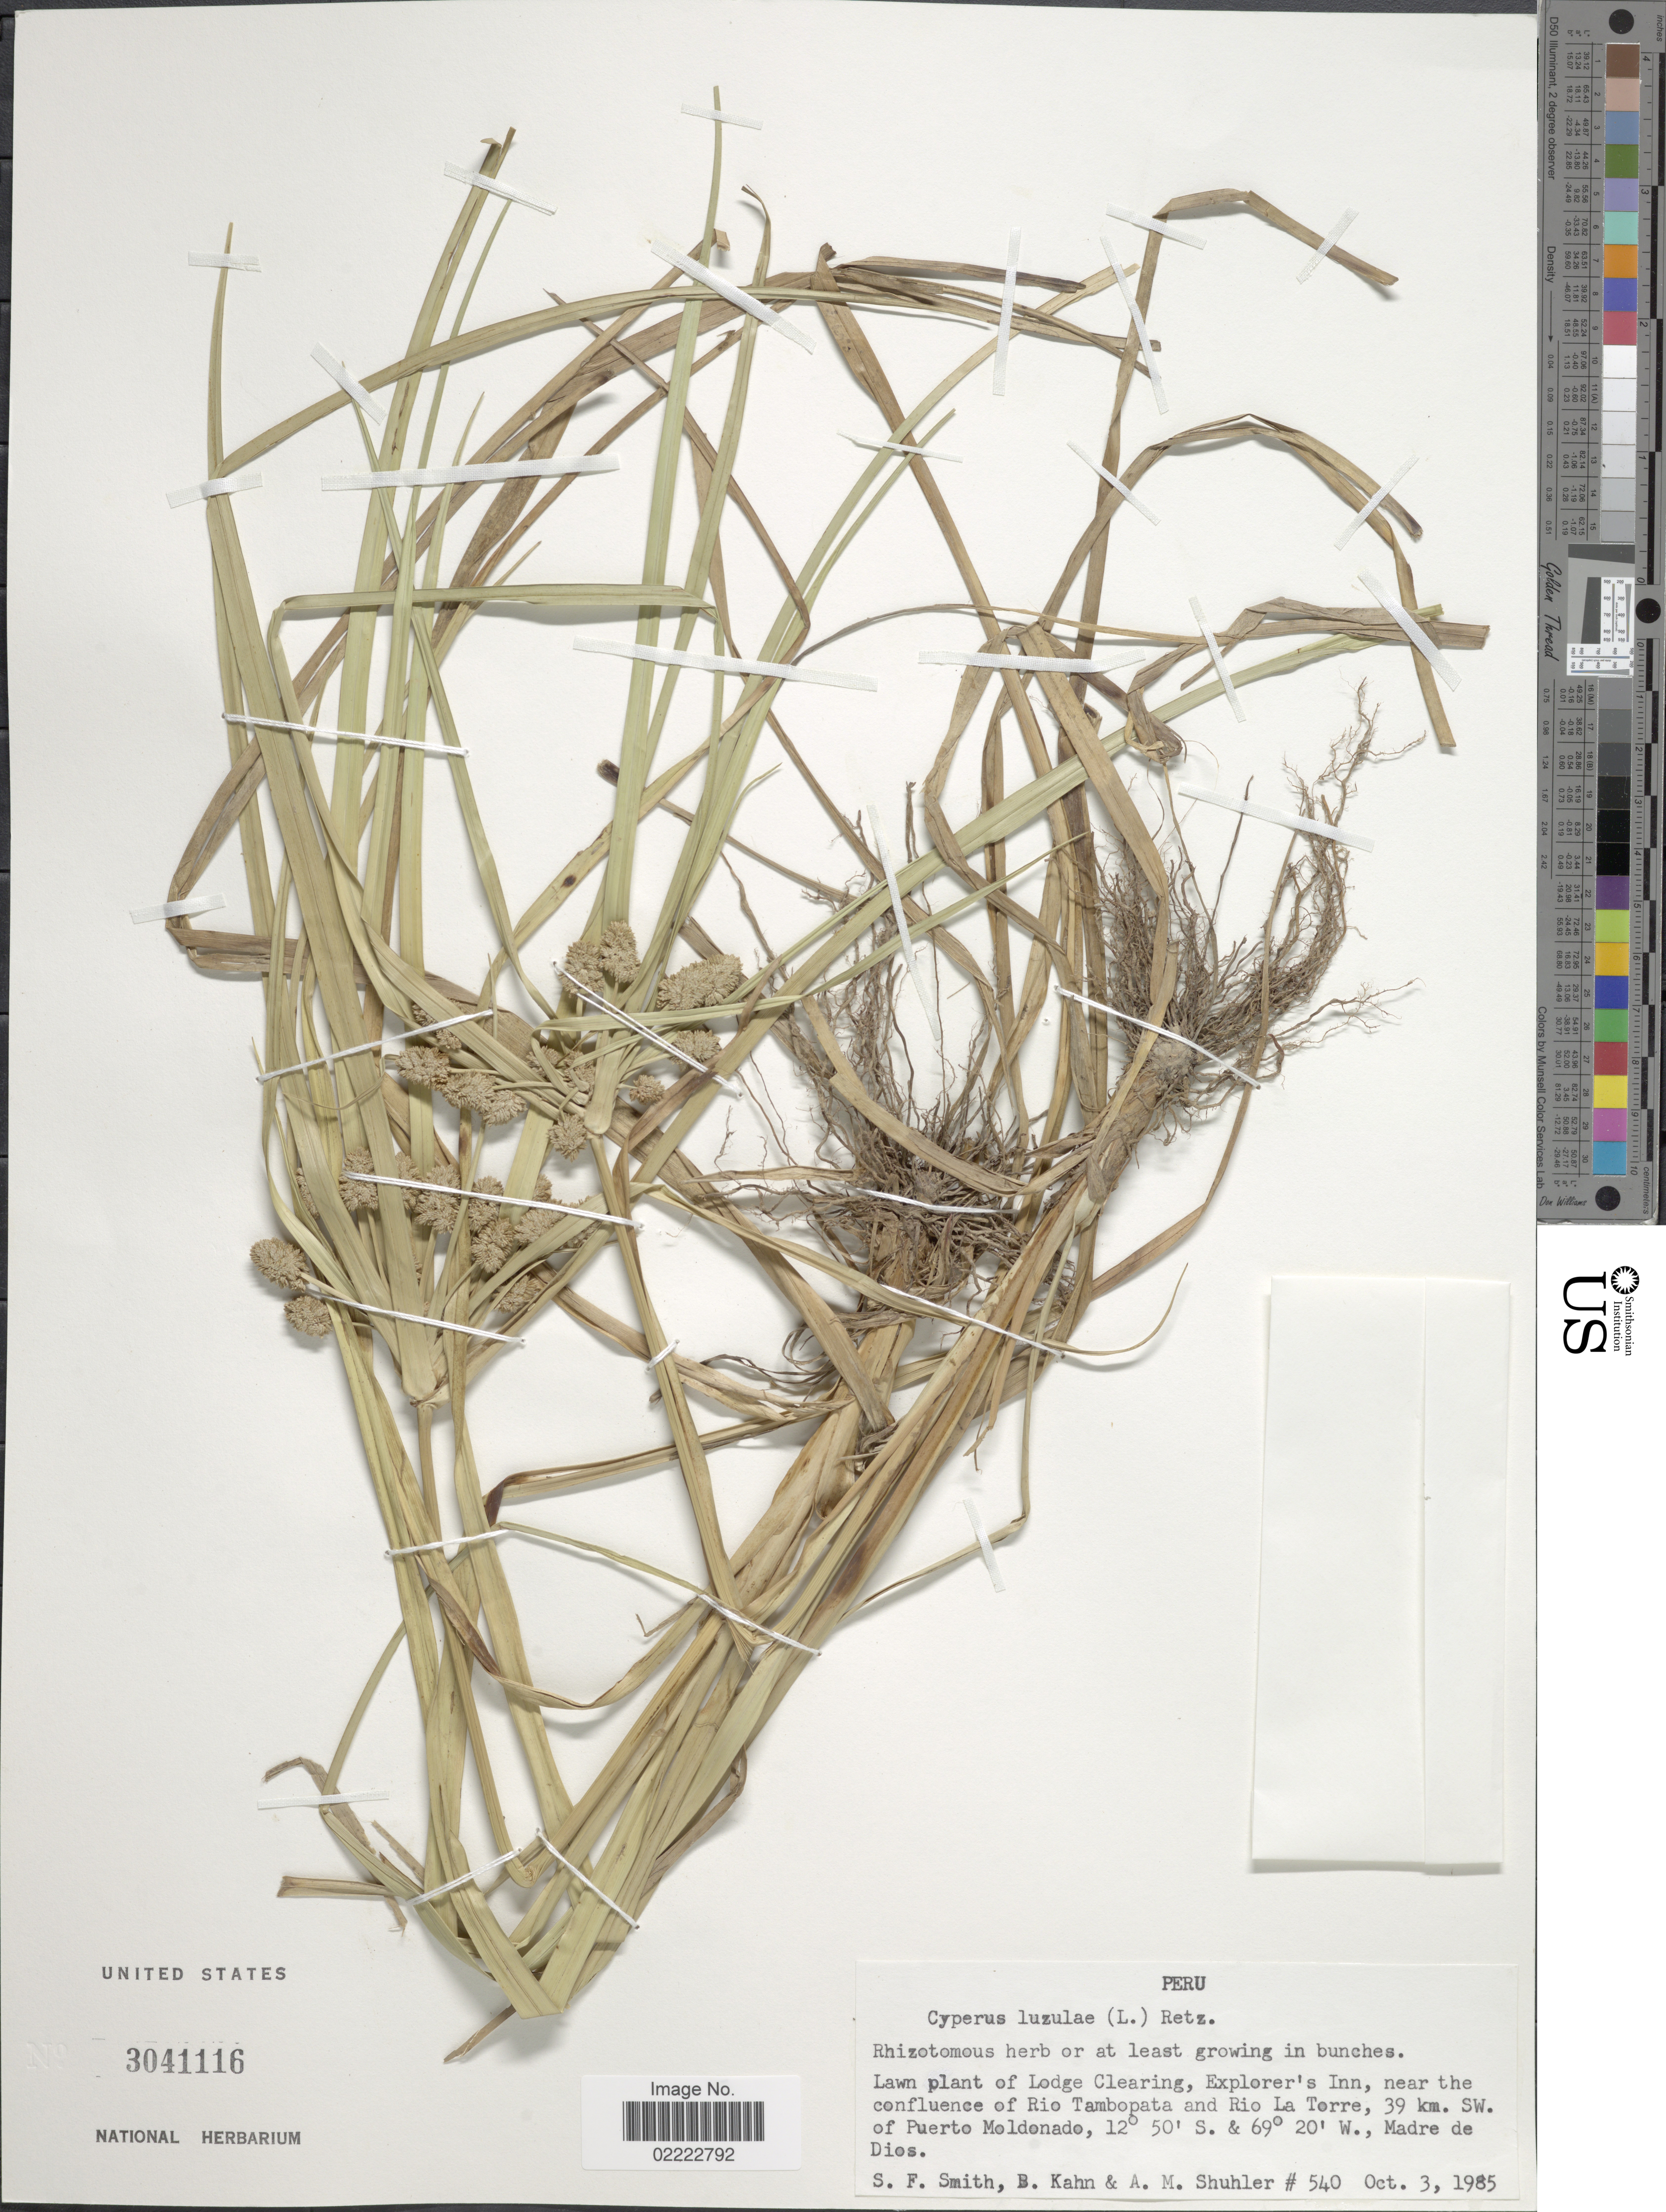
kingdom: Plantae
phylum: Tracheophyta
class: Liliopsida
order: Poales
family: Cyperaceae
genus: Cyperus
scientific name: Cyperus luzulae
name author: (L.) Rottb. ex Retz.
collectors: S.F. Smith, B. Kahn & A. Shuhler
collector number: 540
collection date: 1985-10-03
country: Peru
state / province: Madre de Dios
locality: Lawn plant of Lodge Clearing, Explorer's Inn, near the confluence of Rio Tambopata and Rio La Torre, 39 km SW of Puerto Moldonado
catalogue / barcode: US 3041116